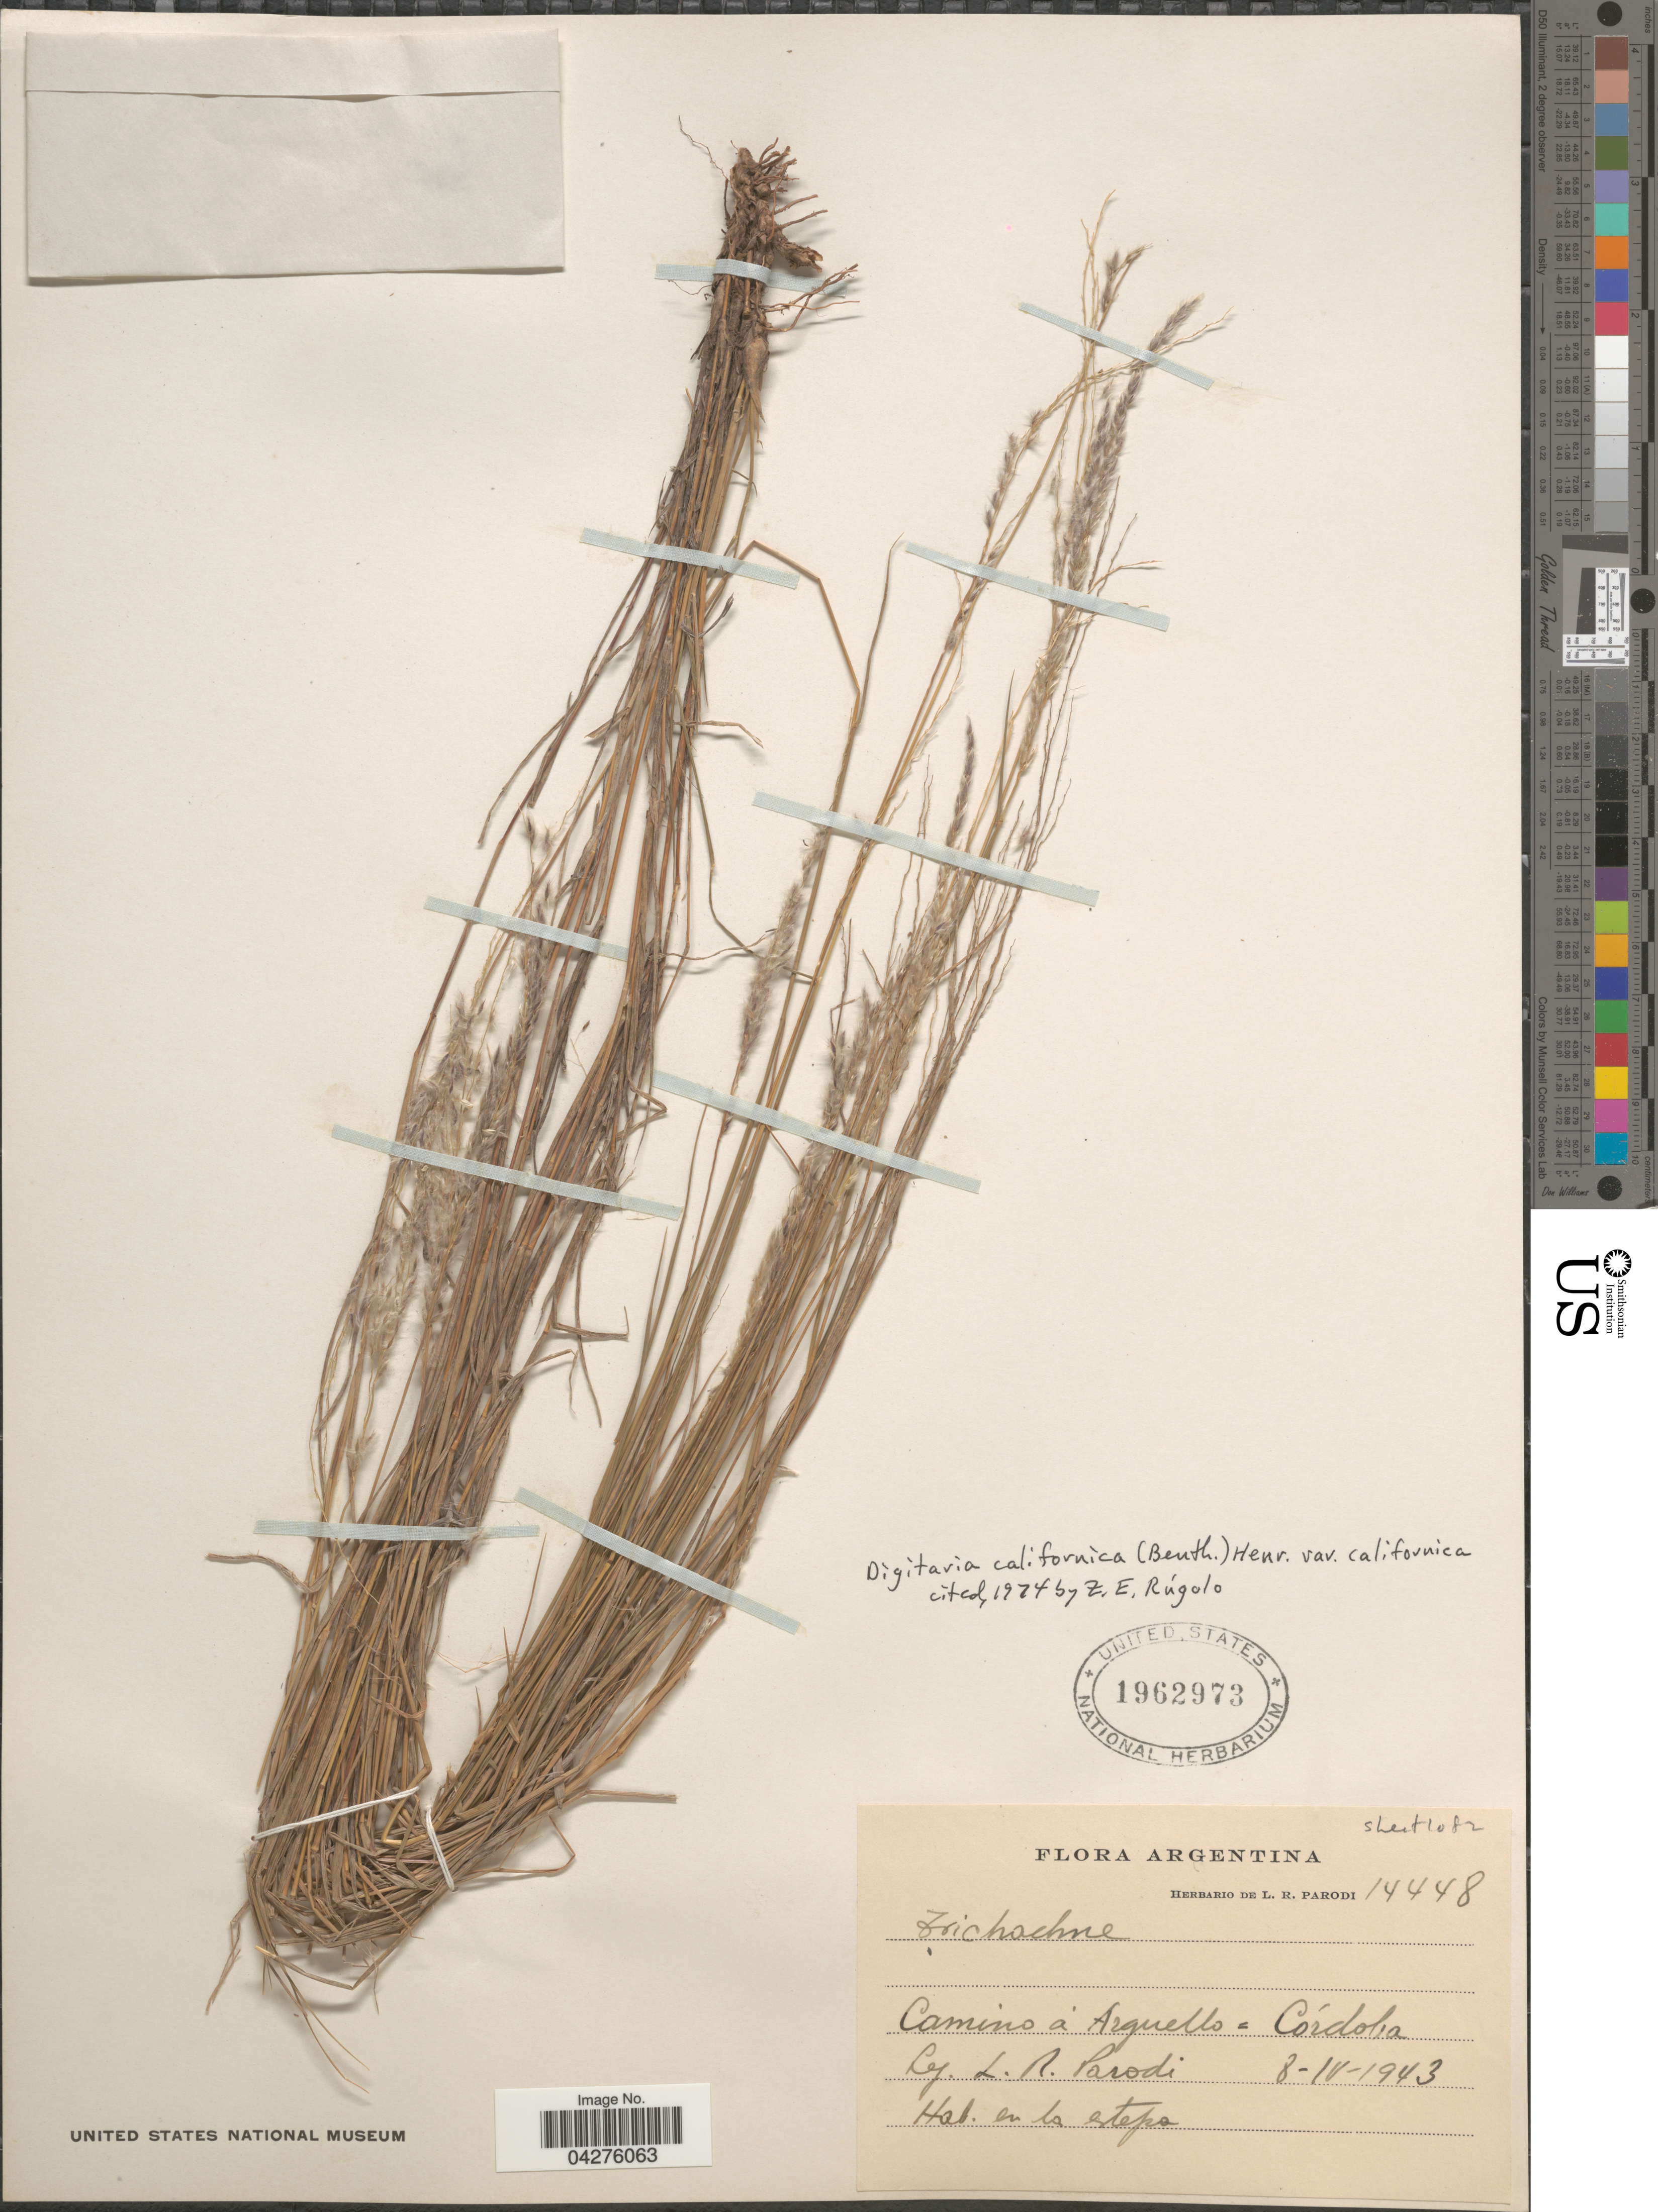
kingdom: Plantae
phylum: Tracheophyta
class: Liliopsida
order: Poales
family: Poaceae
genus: Digitaria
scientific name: Digitaria californica var. californica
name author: (Benth.) Henr.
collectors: L. R. Parodi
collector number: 14448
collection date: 1943-04-08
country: Argentina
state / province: Cordoba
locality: Camino à Arguello.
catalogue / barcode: US 1962973